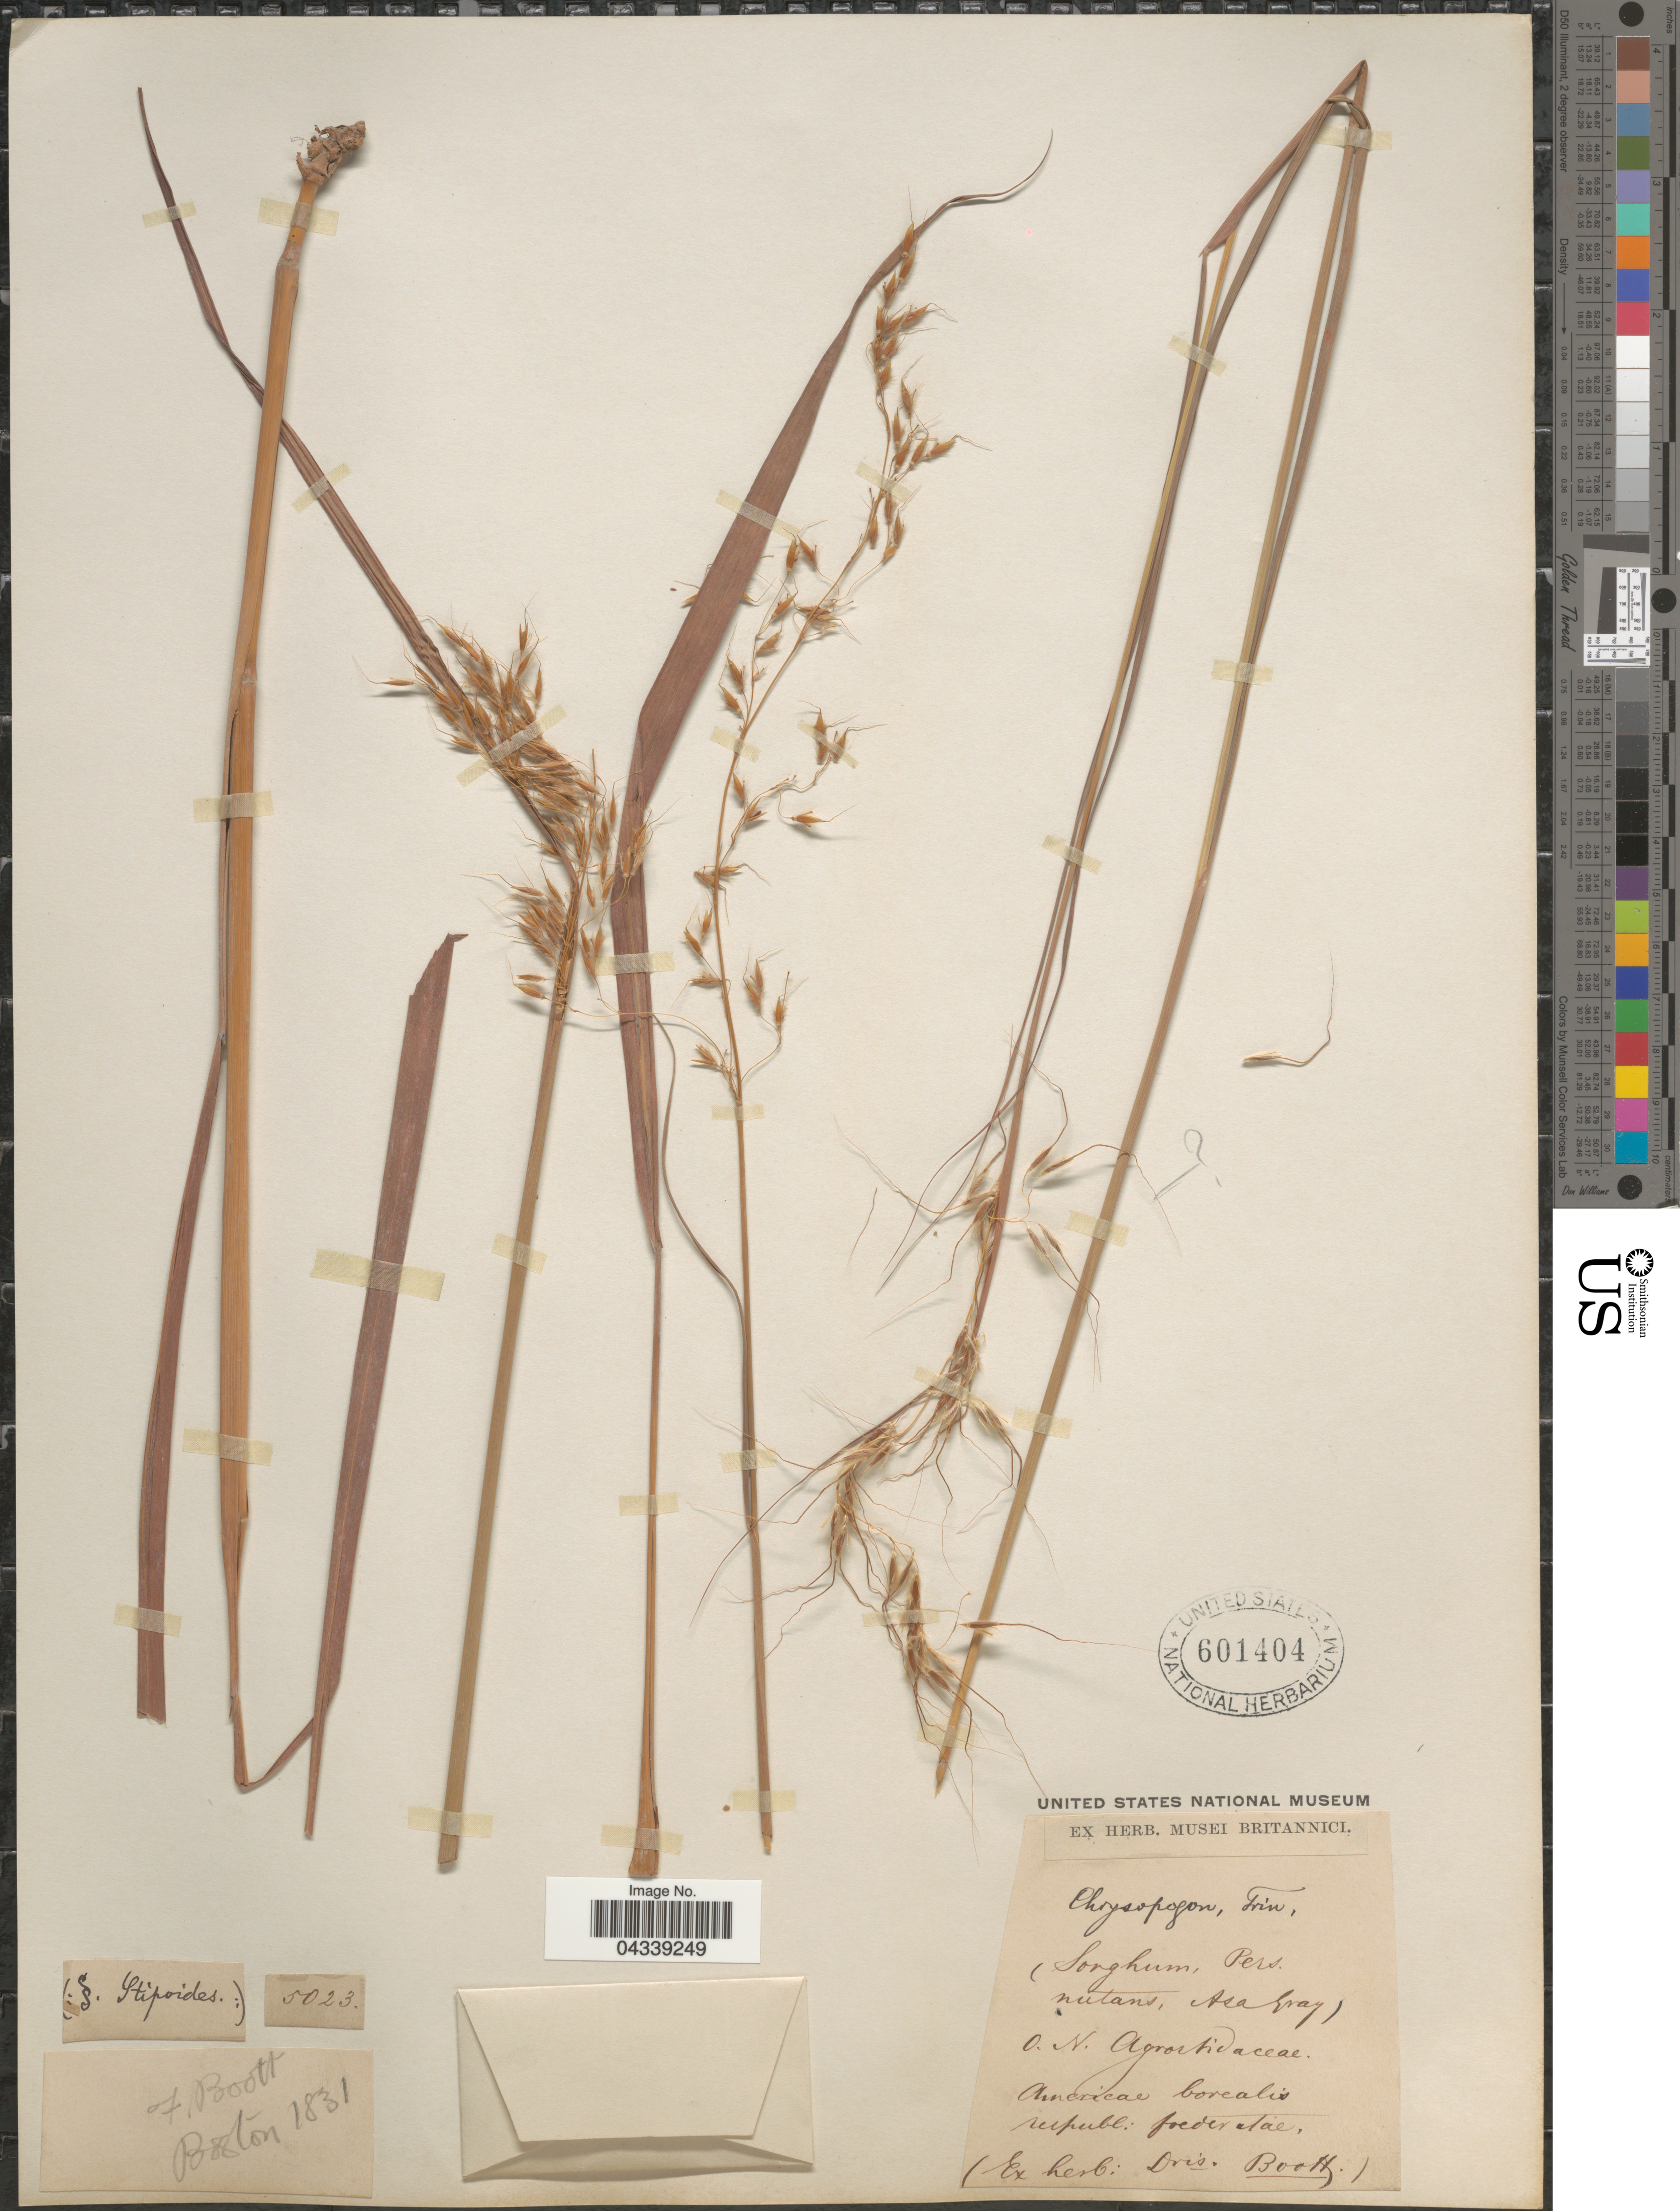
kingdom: Plantae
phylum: Tracheophyta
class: Liliopsida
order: Poales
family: Poaceae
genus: Sorghastrum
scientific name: Sorghastrum nutans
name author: (L.) Nash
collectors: F. Boott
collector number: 5023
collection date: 1831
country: United States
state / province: Massachusetts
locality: Boston.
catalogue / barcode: US 601404